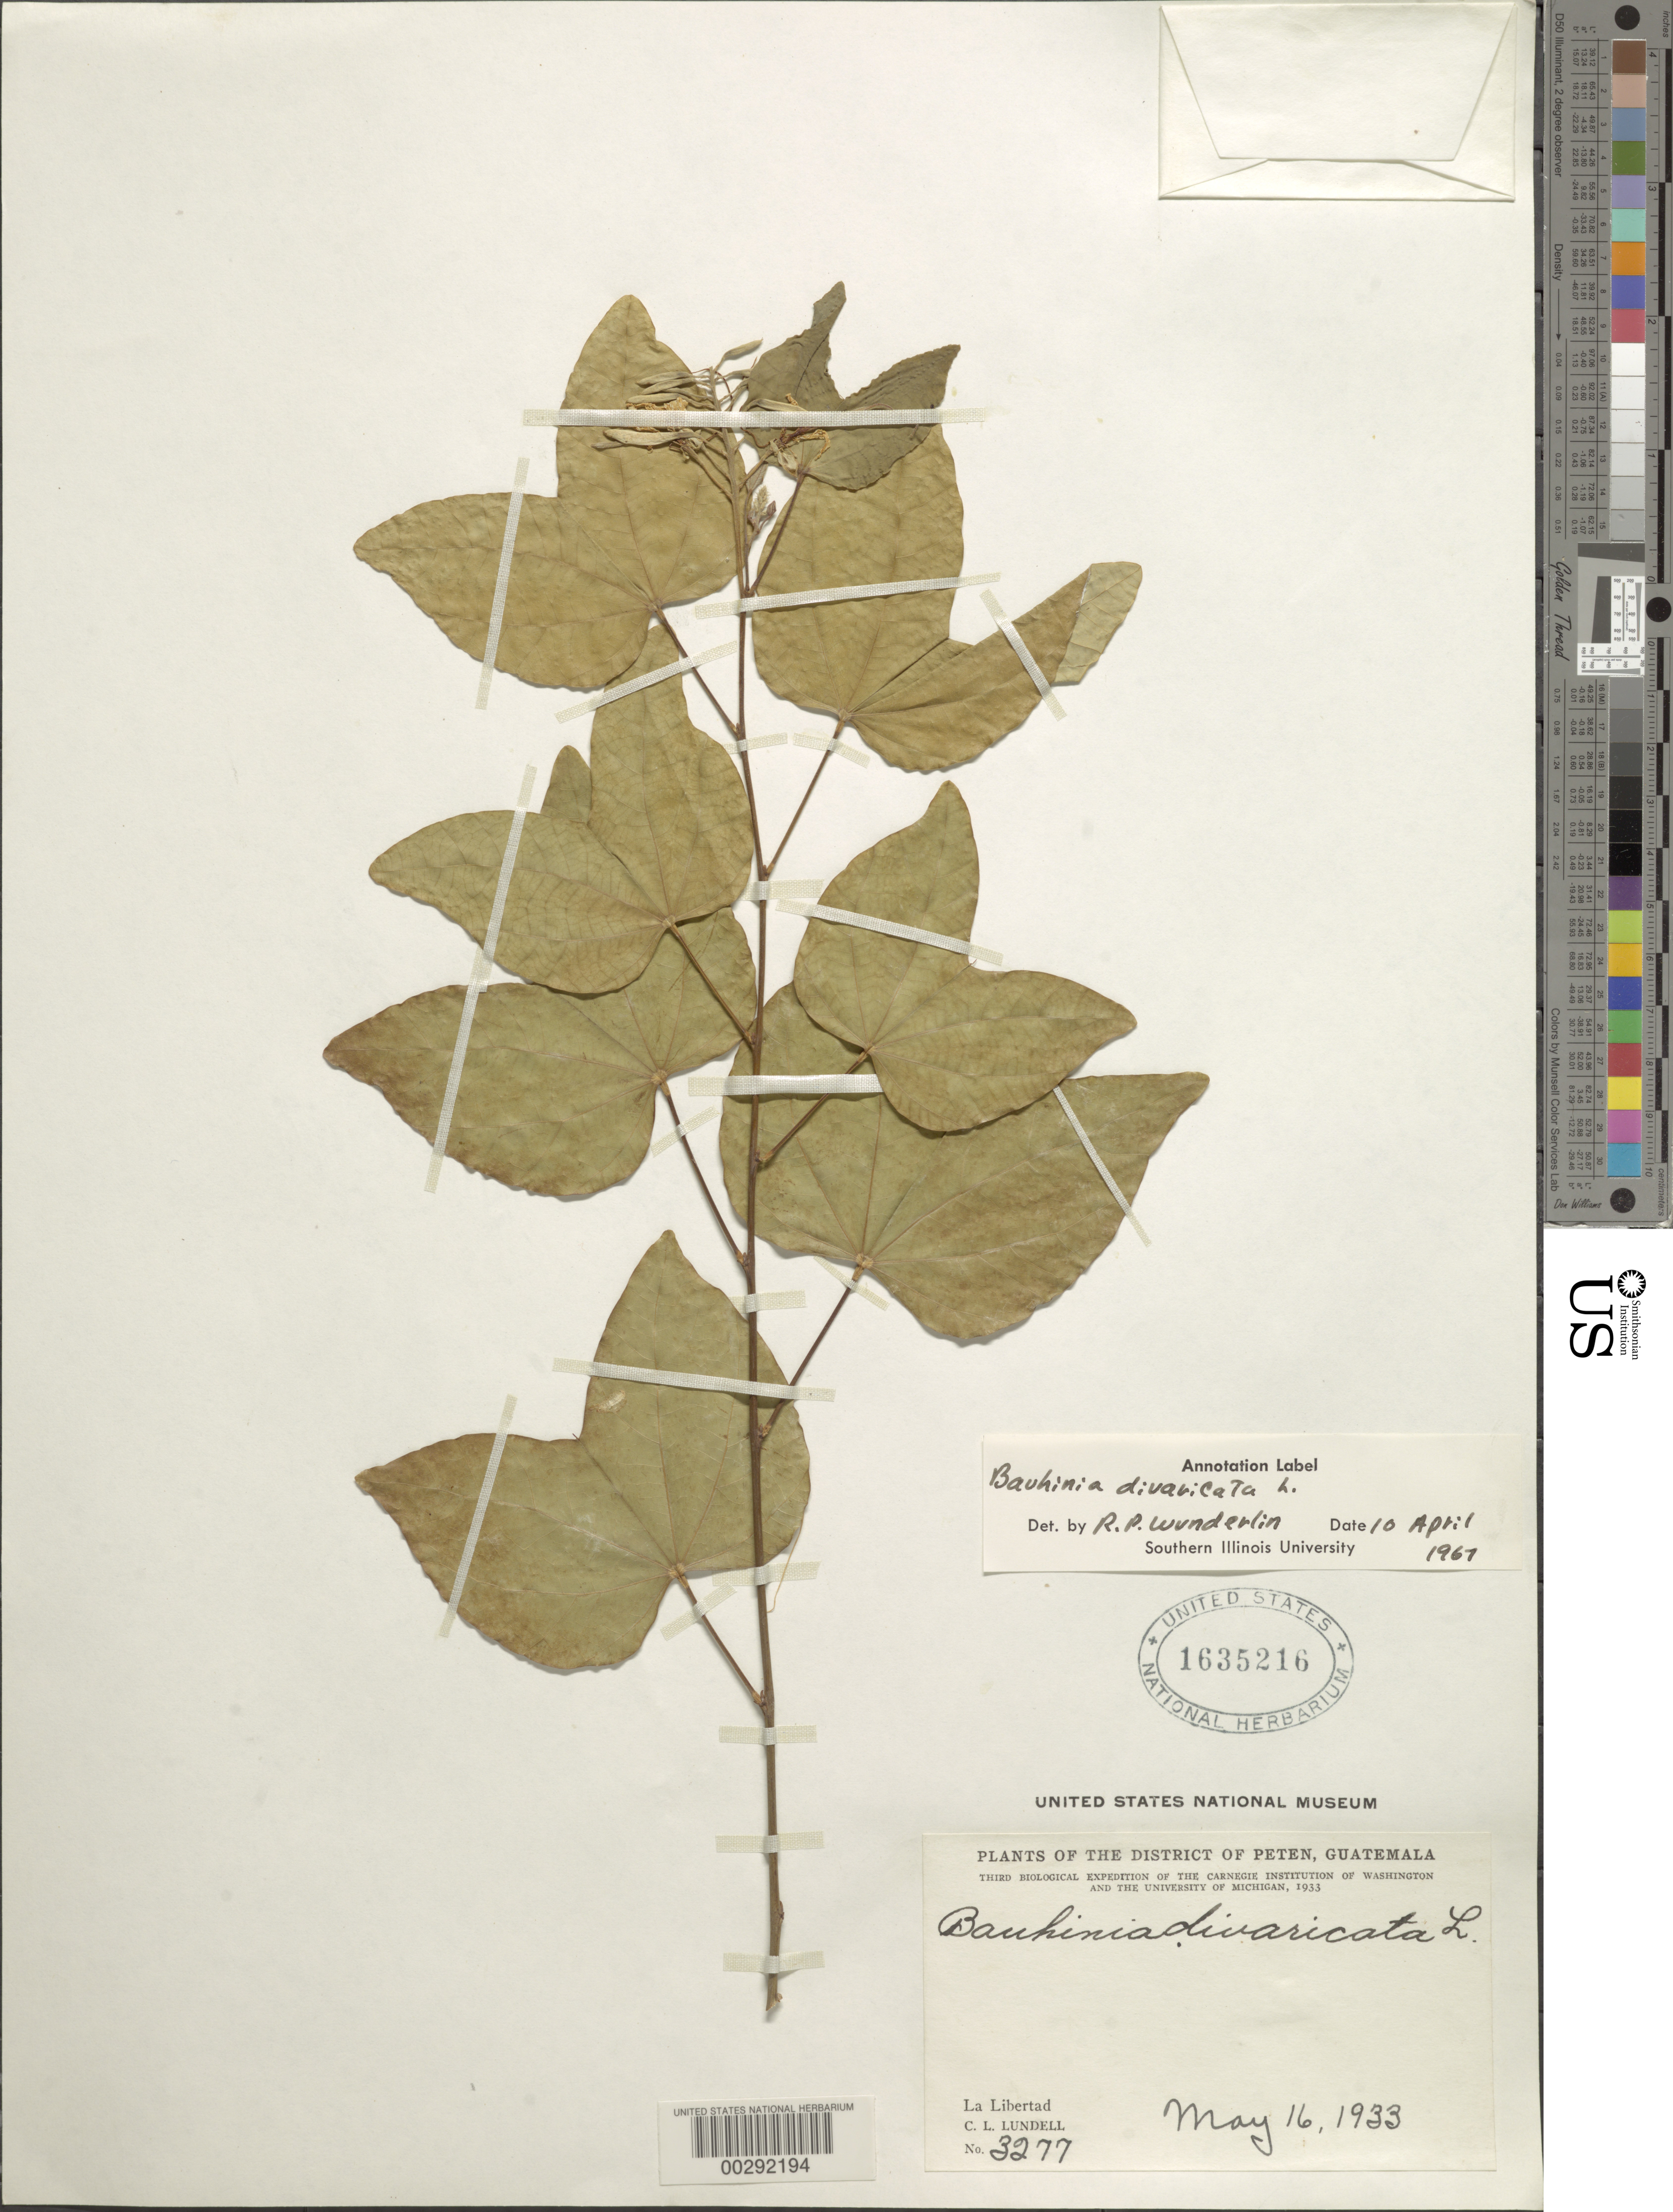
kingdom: Plantae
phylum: Tracheophyta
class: Magnoliopsida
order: Fabales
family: Fabaceae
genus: Bauhinia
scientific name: Bauhinia divaricata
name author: L.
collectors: C. L. Lundell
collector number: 3277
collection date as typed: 16 May 1933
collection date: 1933-05-16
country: Guatemala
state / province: El Petén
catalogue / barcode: US 1635216